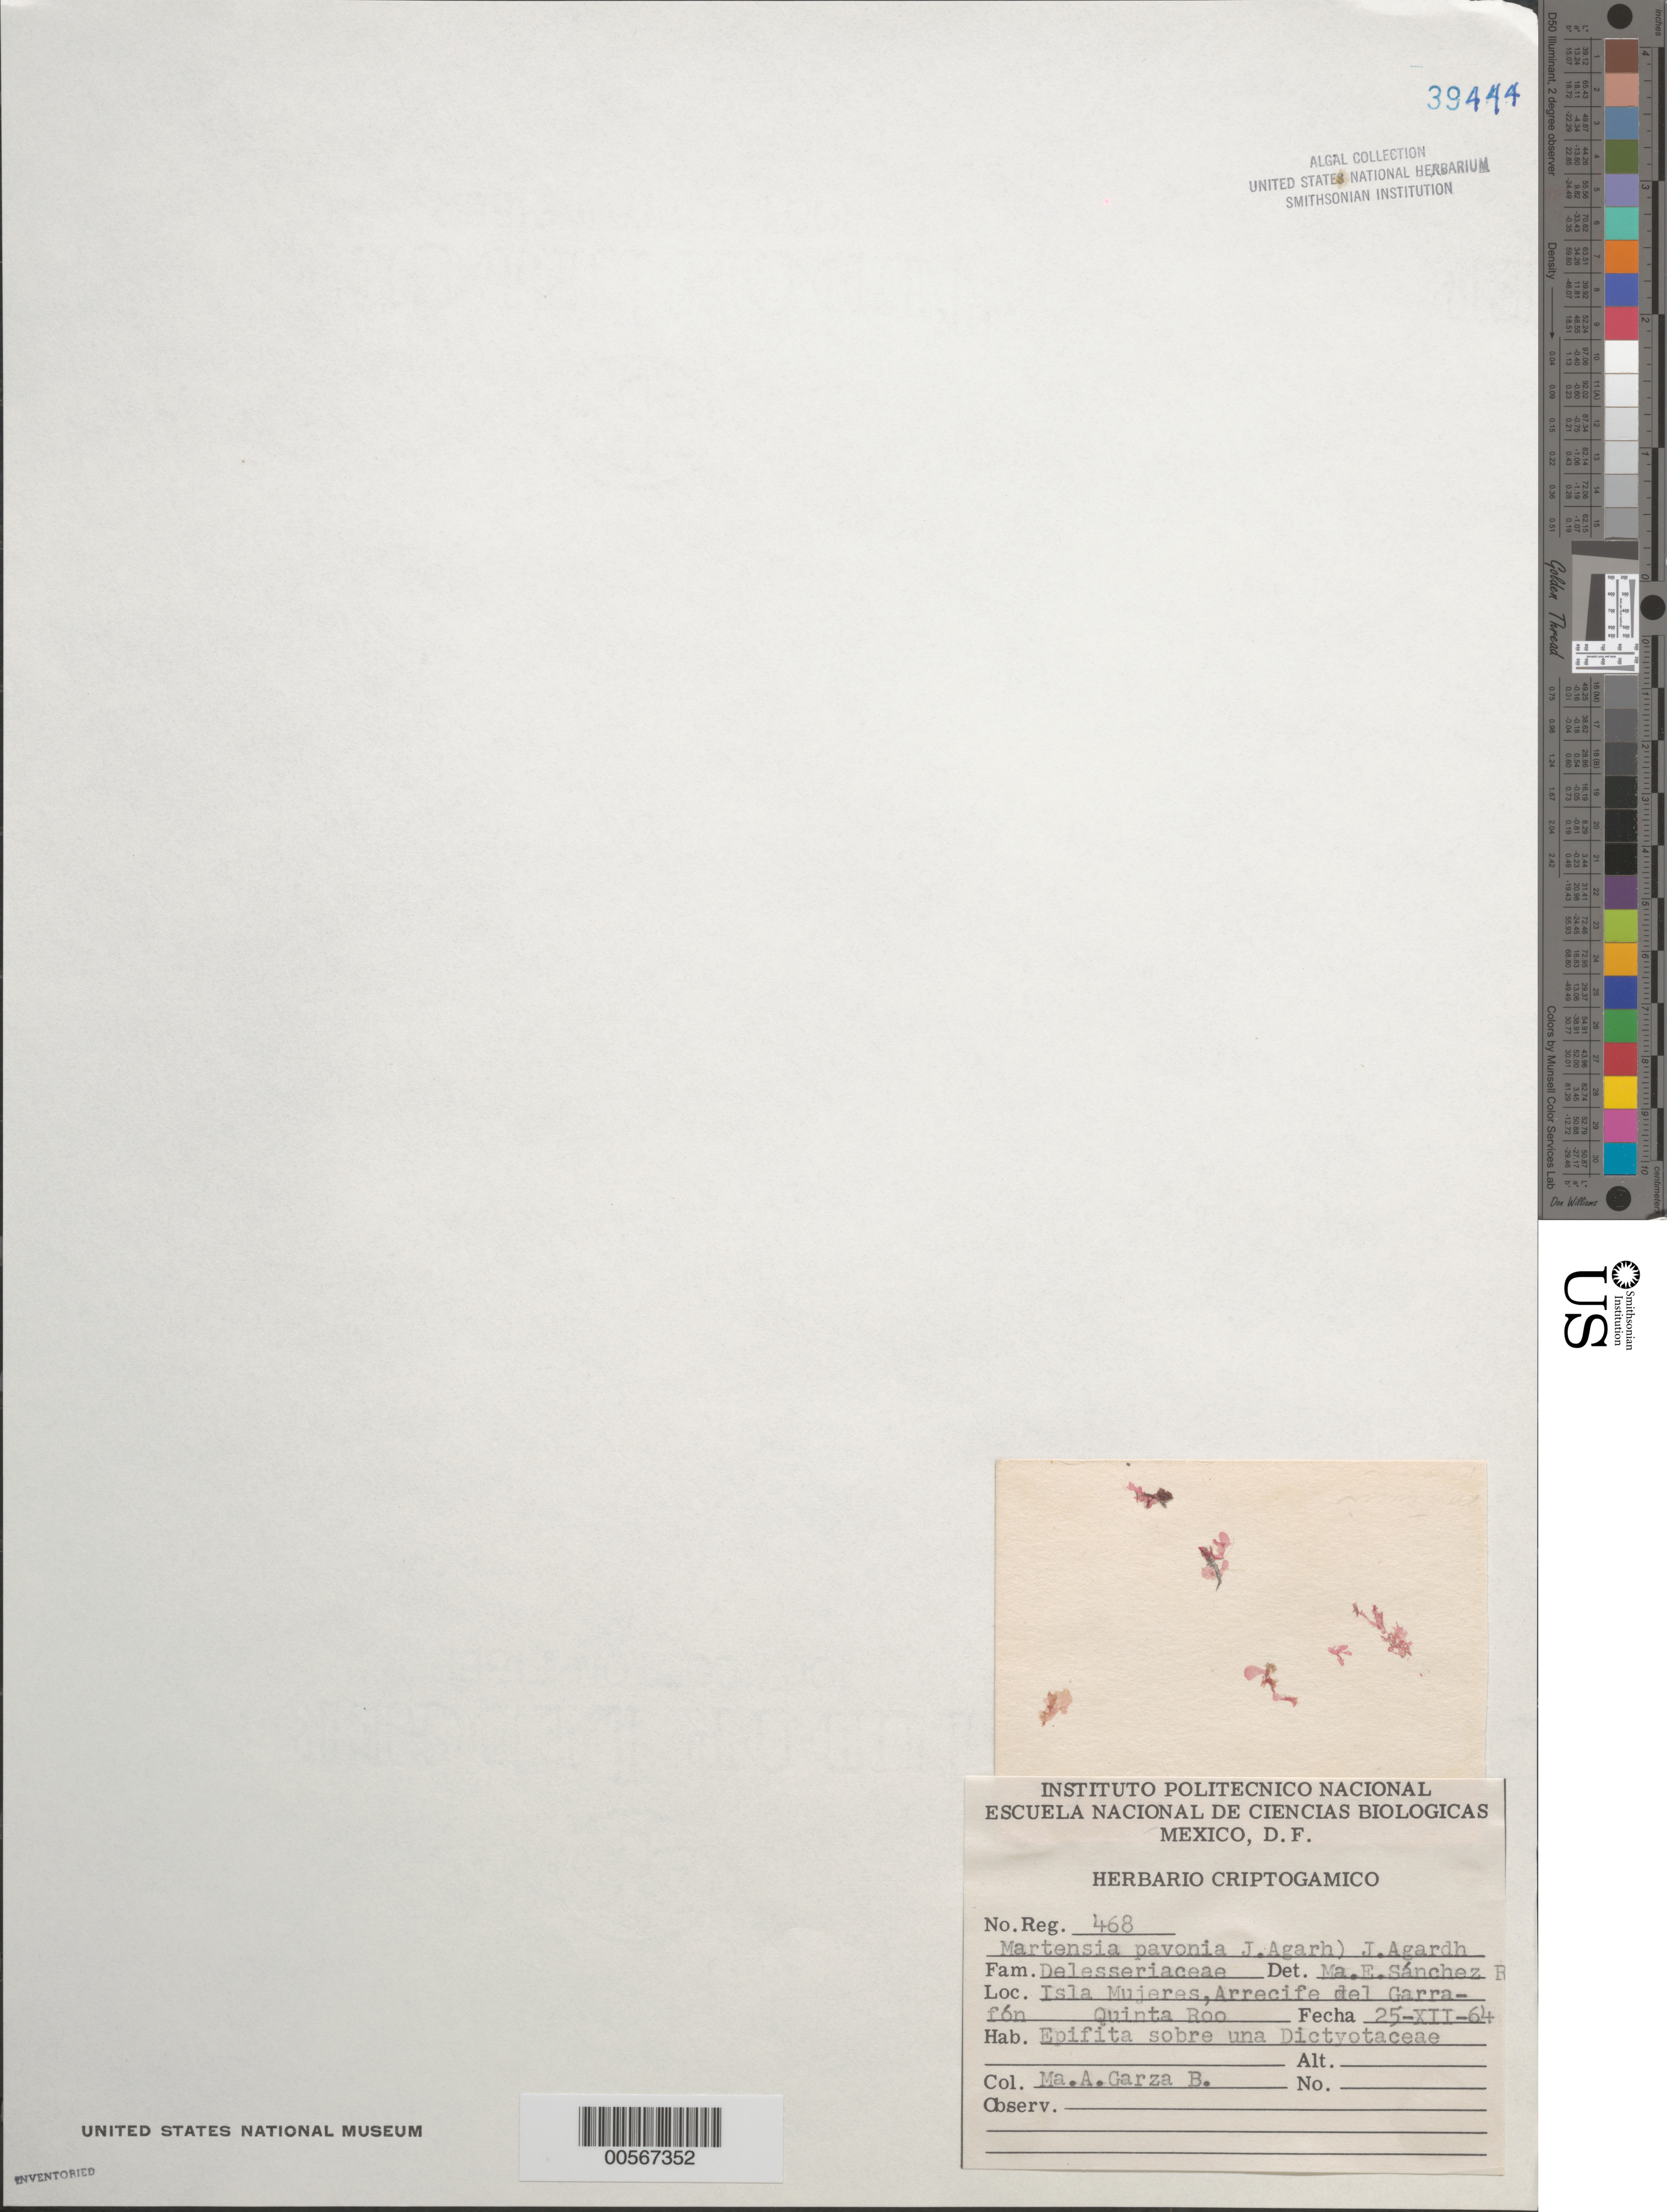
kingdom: Plantae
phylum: Rhodophyta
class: Florideophyceae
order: Ceramiales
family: Delesseriaceae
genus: Martensia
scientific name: Martensia pavonia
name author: (J. Agardh) J. Agardh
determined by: Sánchez R., M. E.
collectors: M. Garza Barrientos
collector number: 468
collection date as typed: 25 Dec 1964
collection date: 1964-12-25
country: Mexico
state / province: Quintana Roo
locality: Isla mujeres, arrecife del garrafon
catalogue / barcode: US 39444